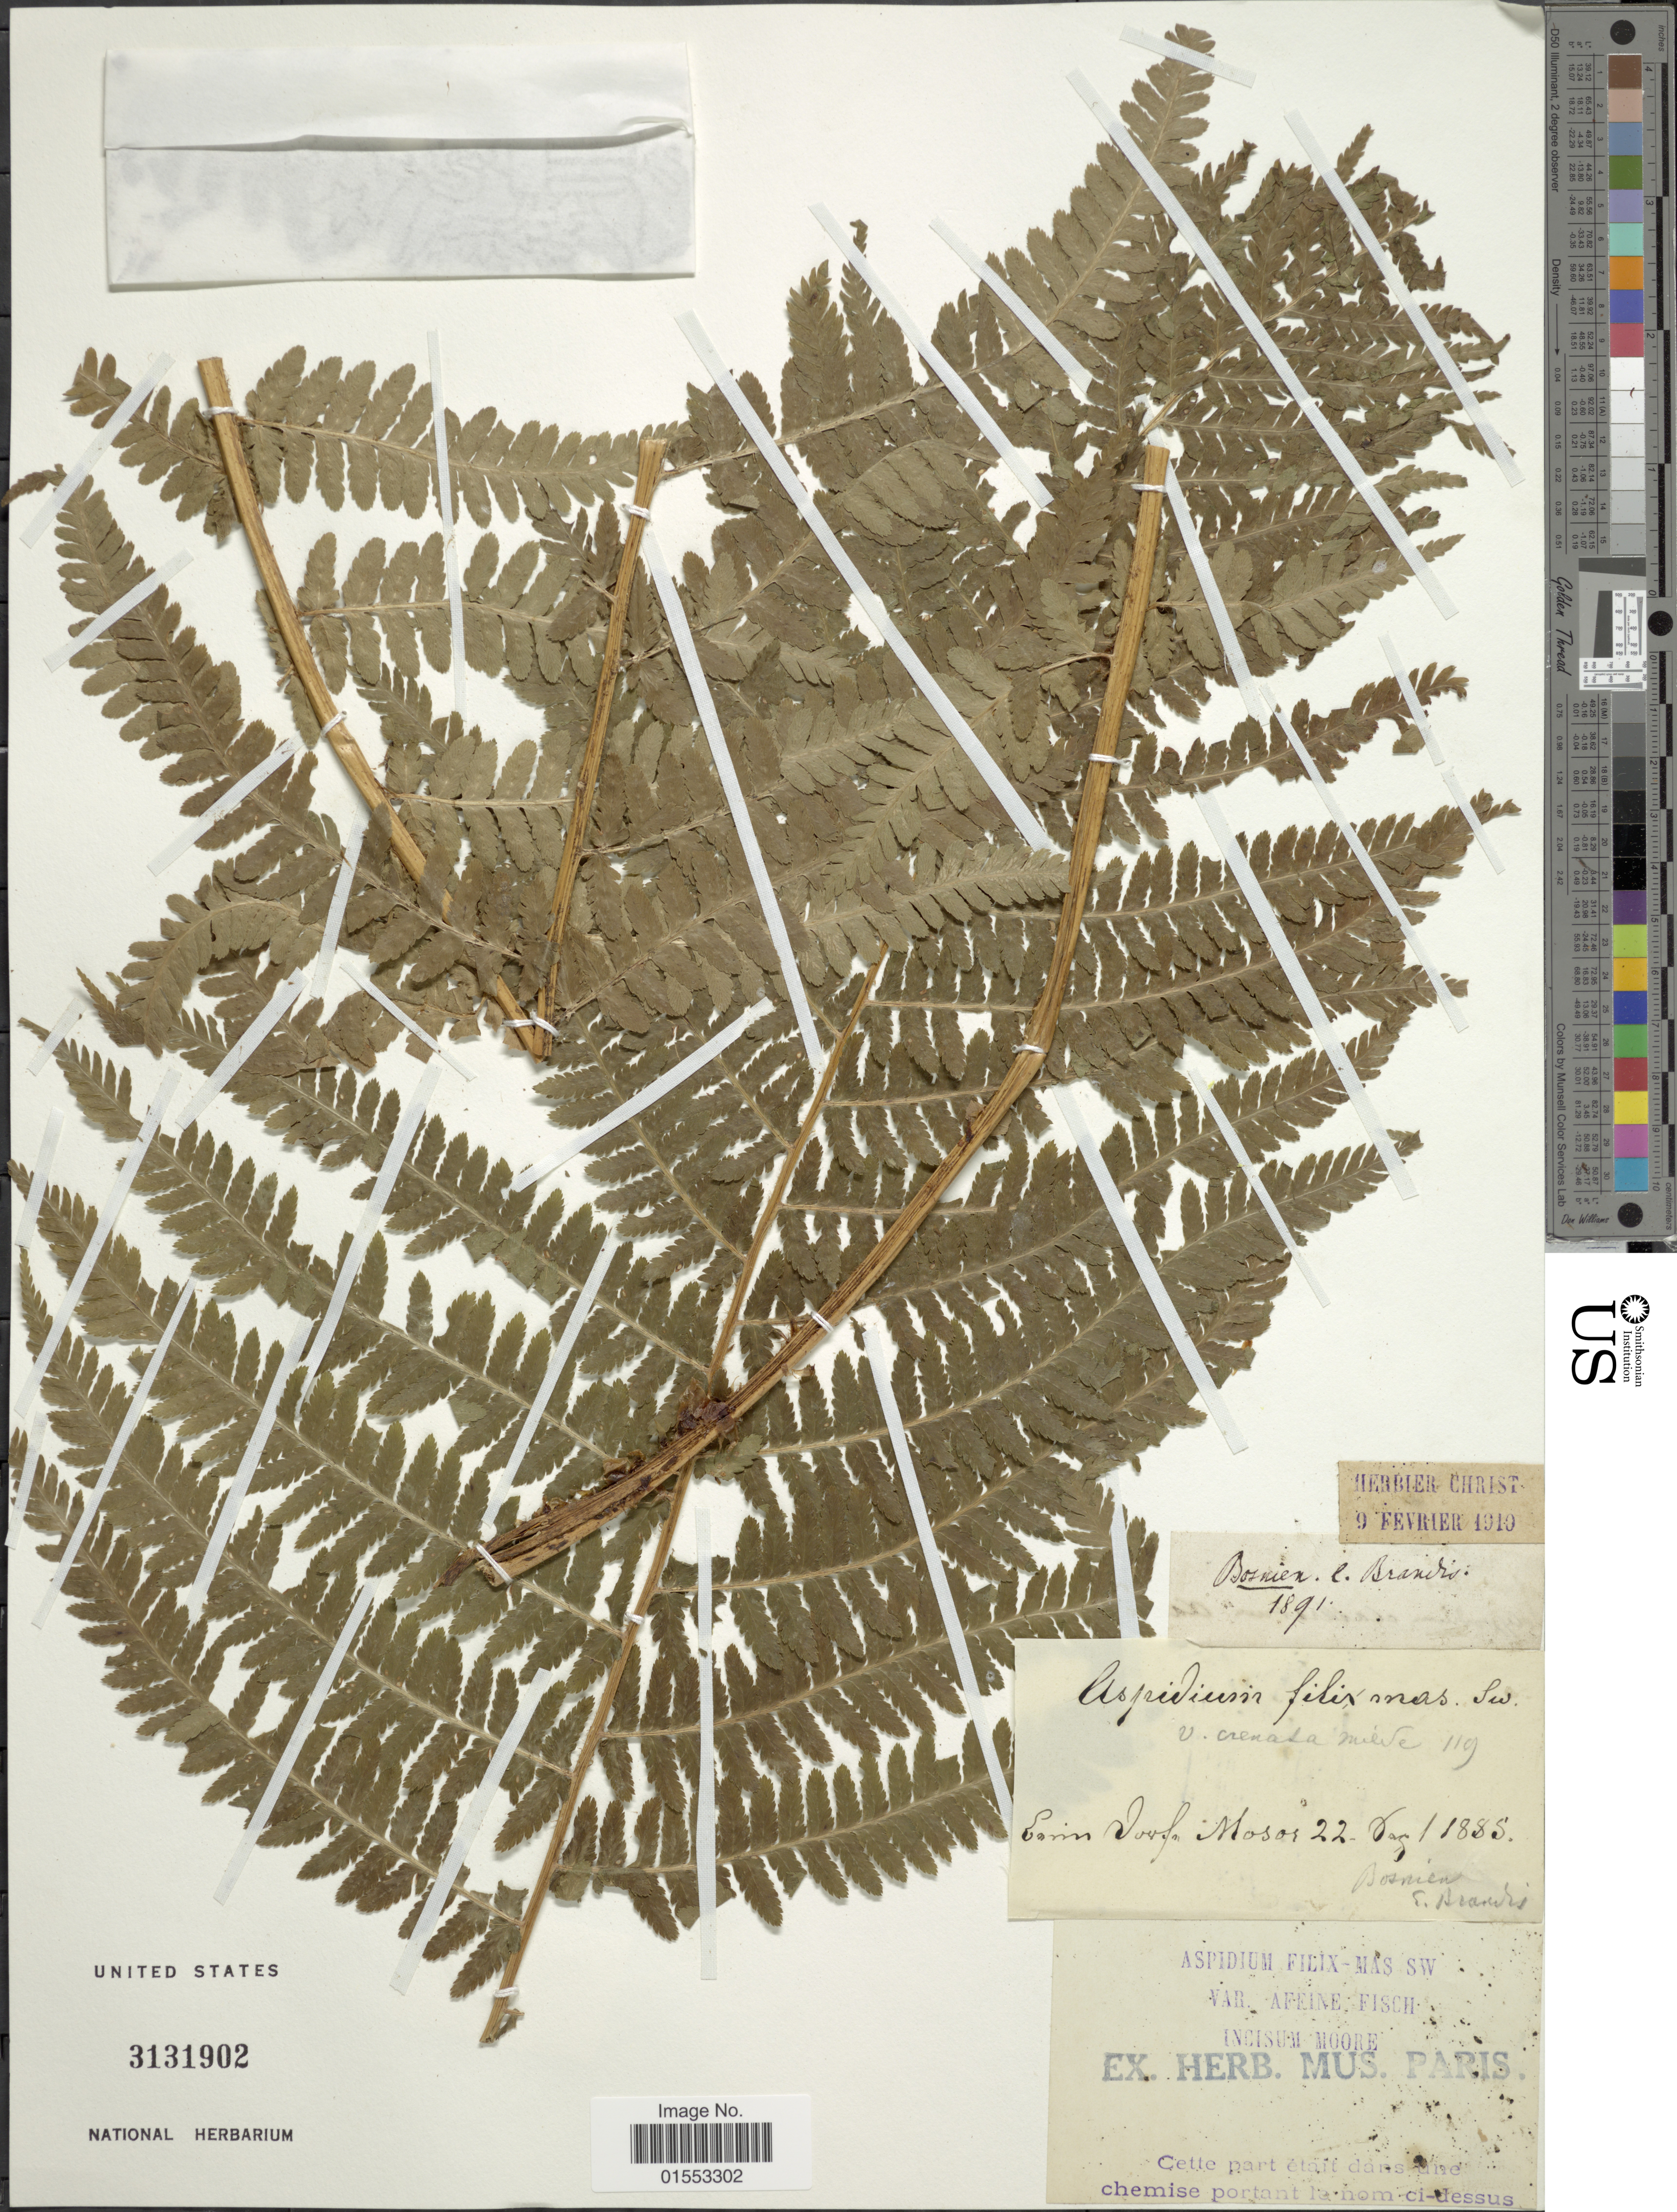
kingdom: Plantae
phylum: Tracheophyta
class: Polypodiopsida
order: Polypodiales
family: Dryopteridaceae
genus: Dryopteris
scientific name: Dryopteris filix-mas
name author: (L.) Schott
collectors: E. Brandis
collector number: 119?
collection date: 1885-08-22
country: Bosnia and Herzegovina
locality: Mosor.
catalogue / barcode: US 3131902